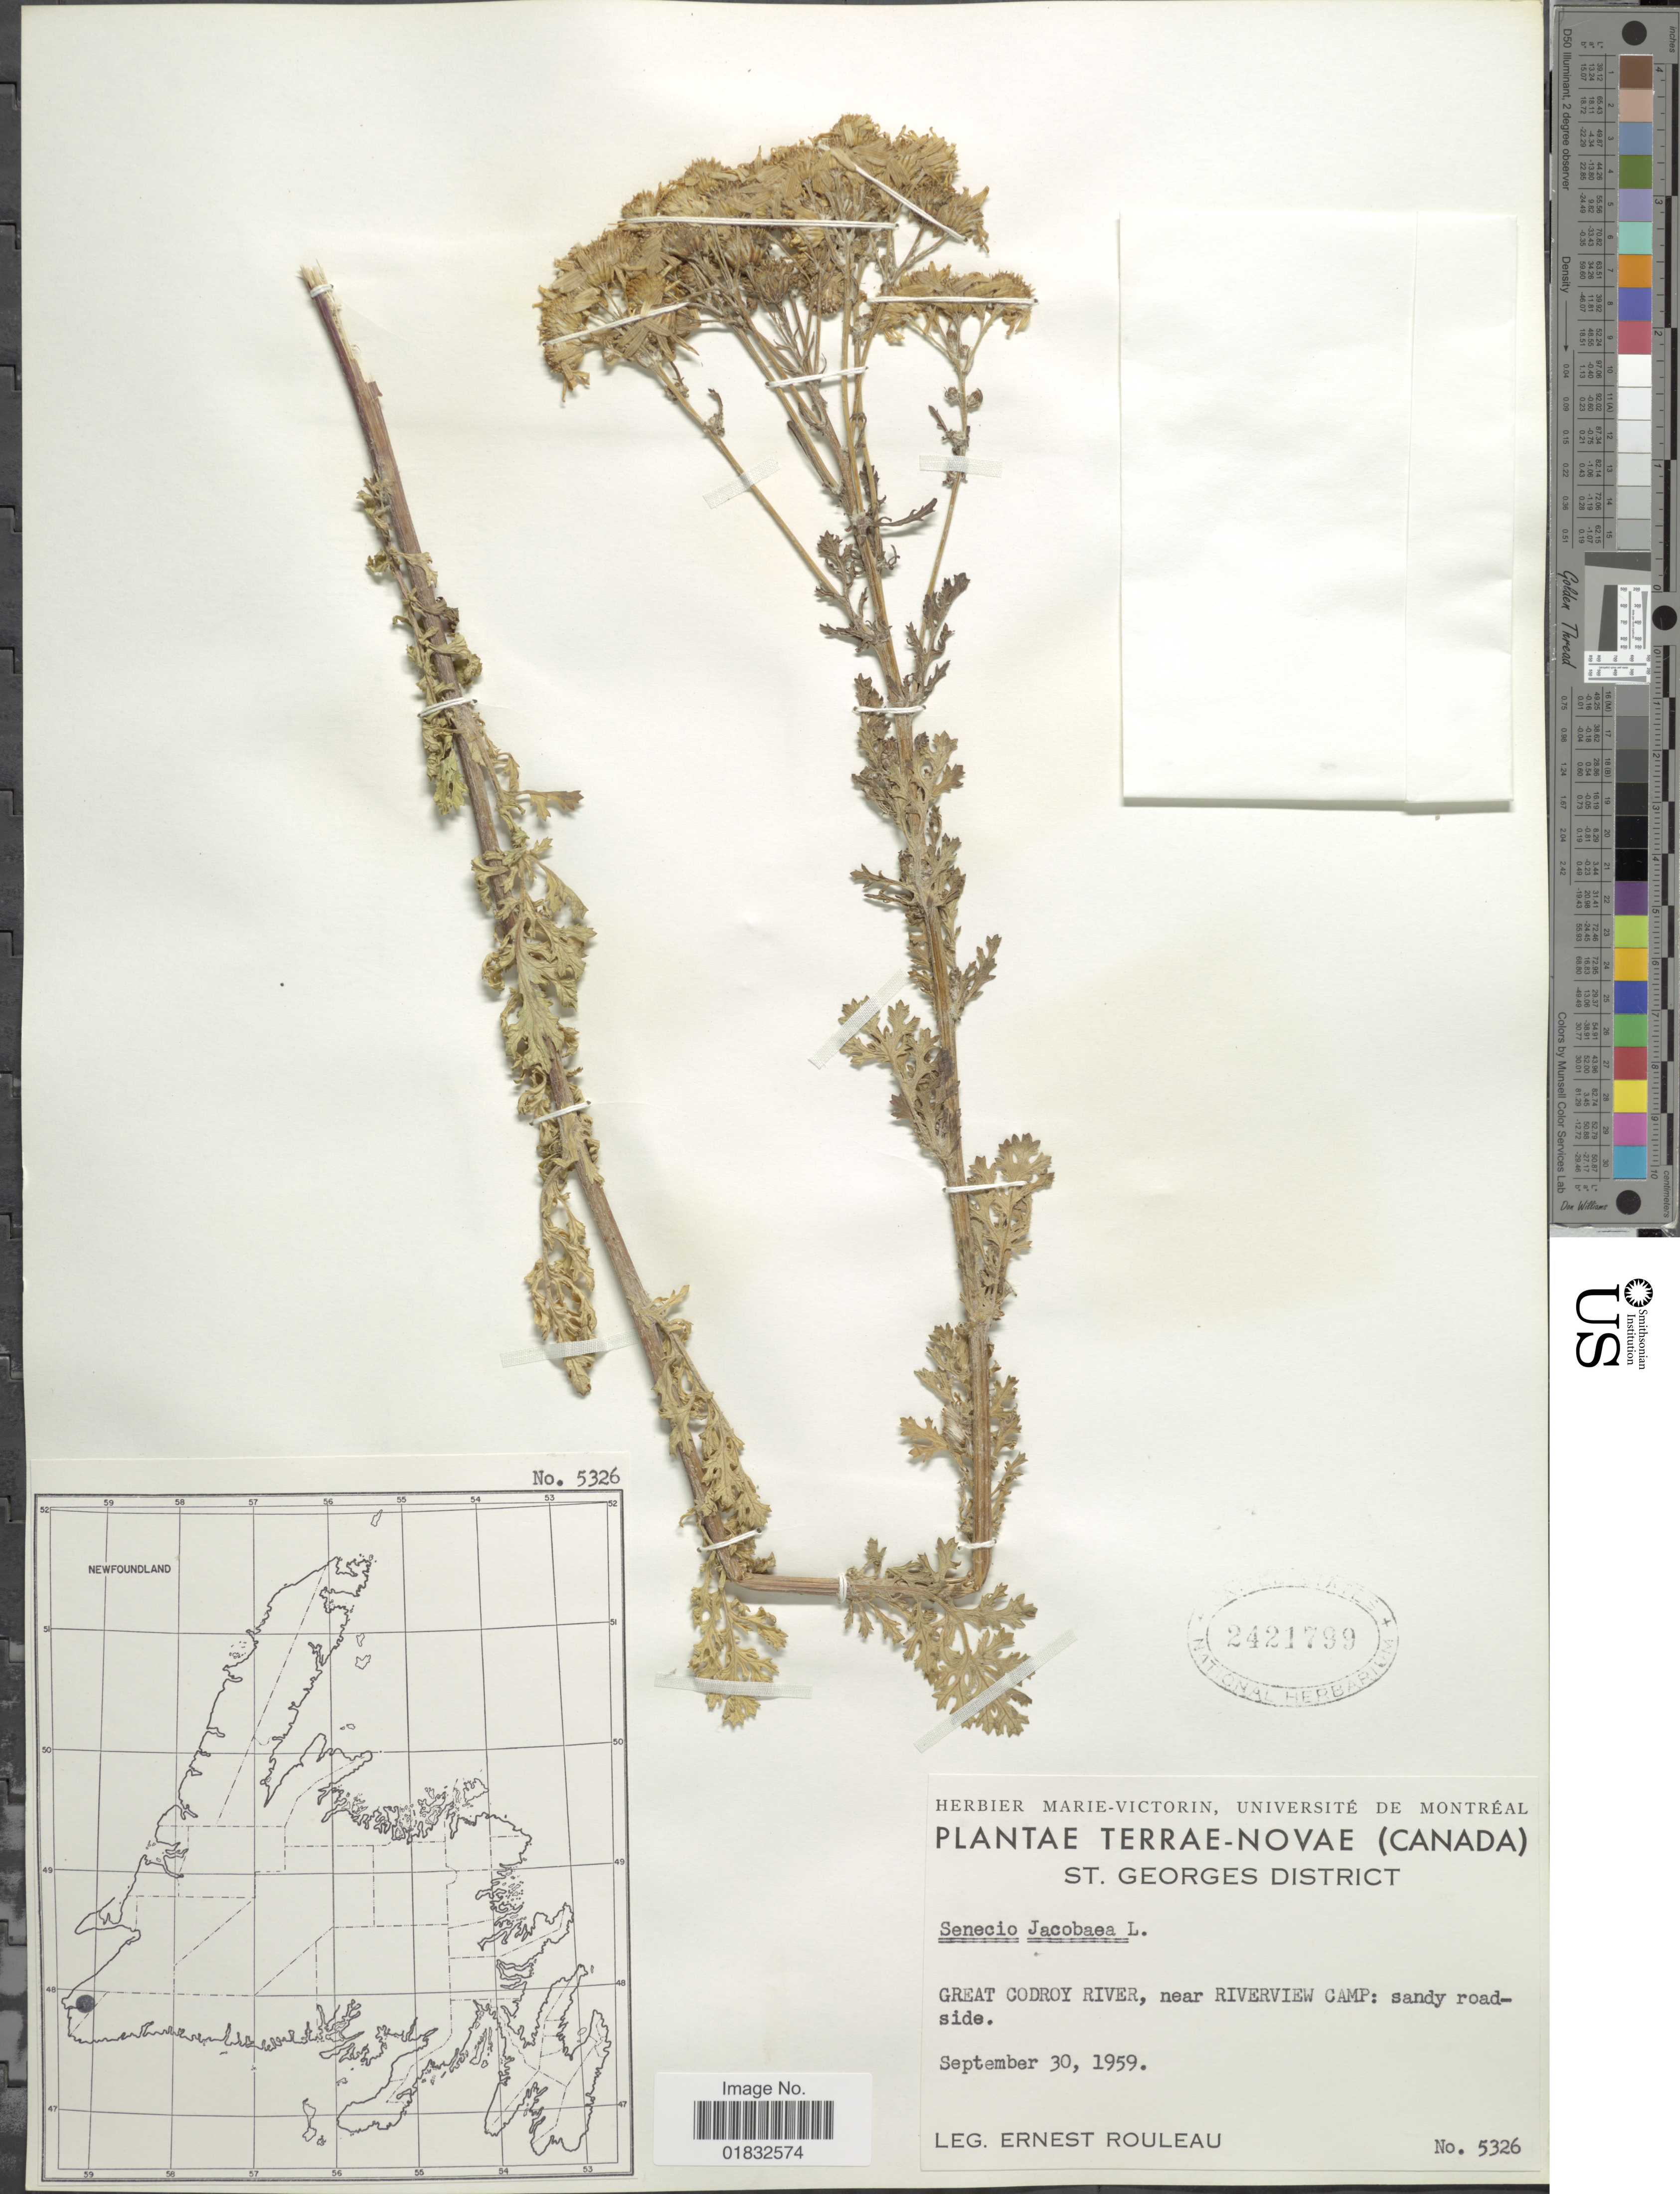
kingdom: Plantae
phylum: Tracheophyta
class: Magnoliopsida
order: Asterales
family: Asteraceae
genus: Jacobaea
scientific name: Jacobaea vulgaris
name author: Gaertn.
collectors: E. Rouleau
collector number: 5326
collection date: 1959-09-30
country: Canada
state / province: Newfoundland and Labrador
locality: Terrea-Novae, St. Georges District, Great Codroy River,near Riverview Camp: sandy roadside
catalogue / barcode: US 2421799